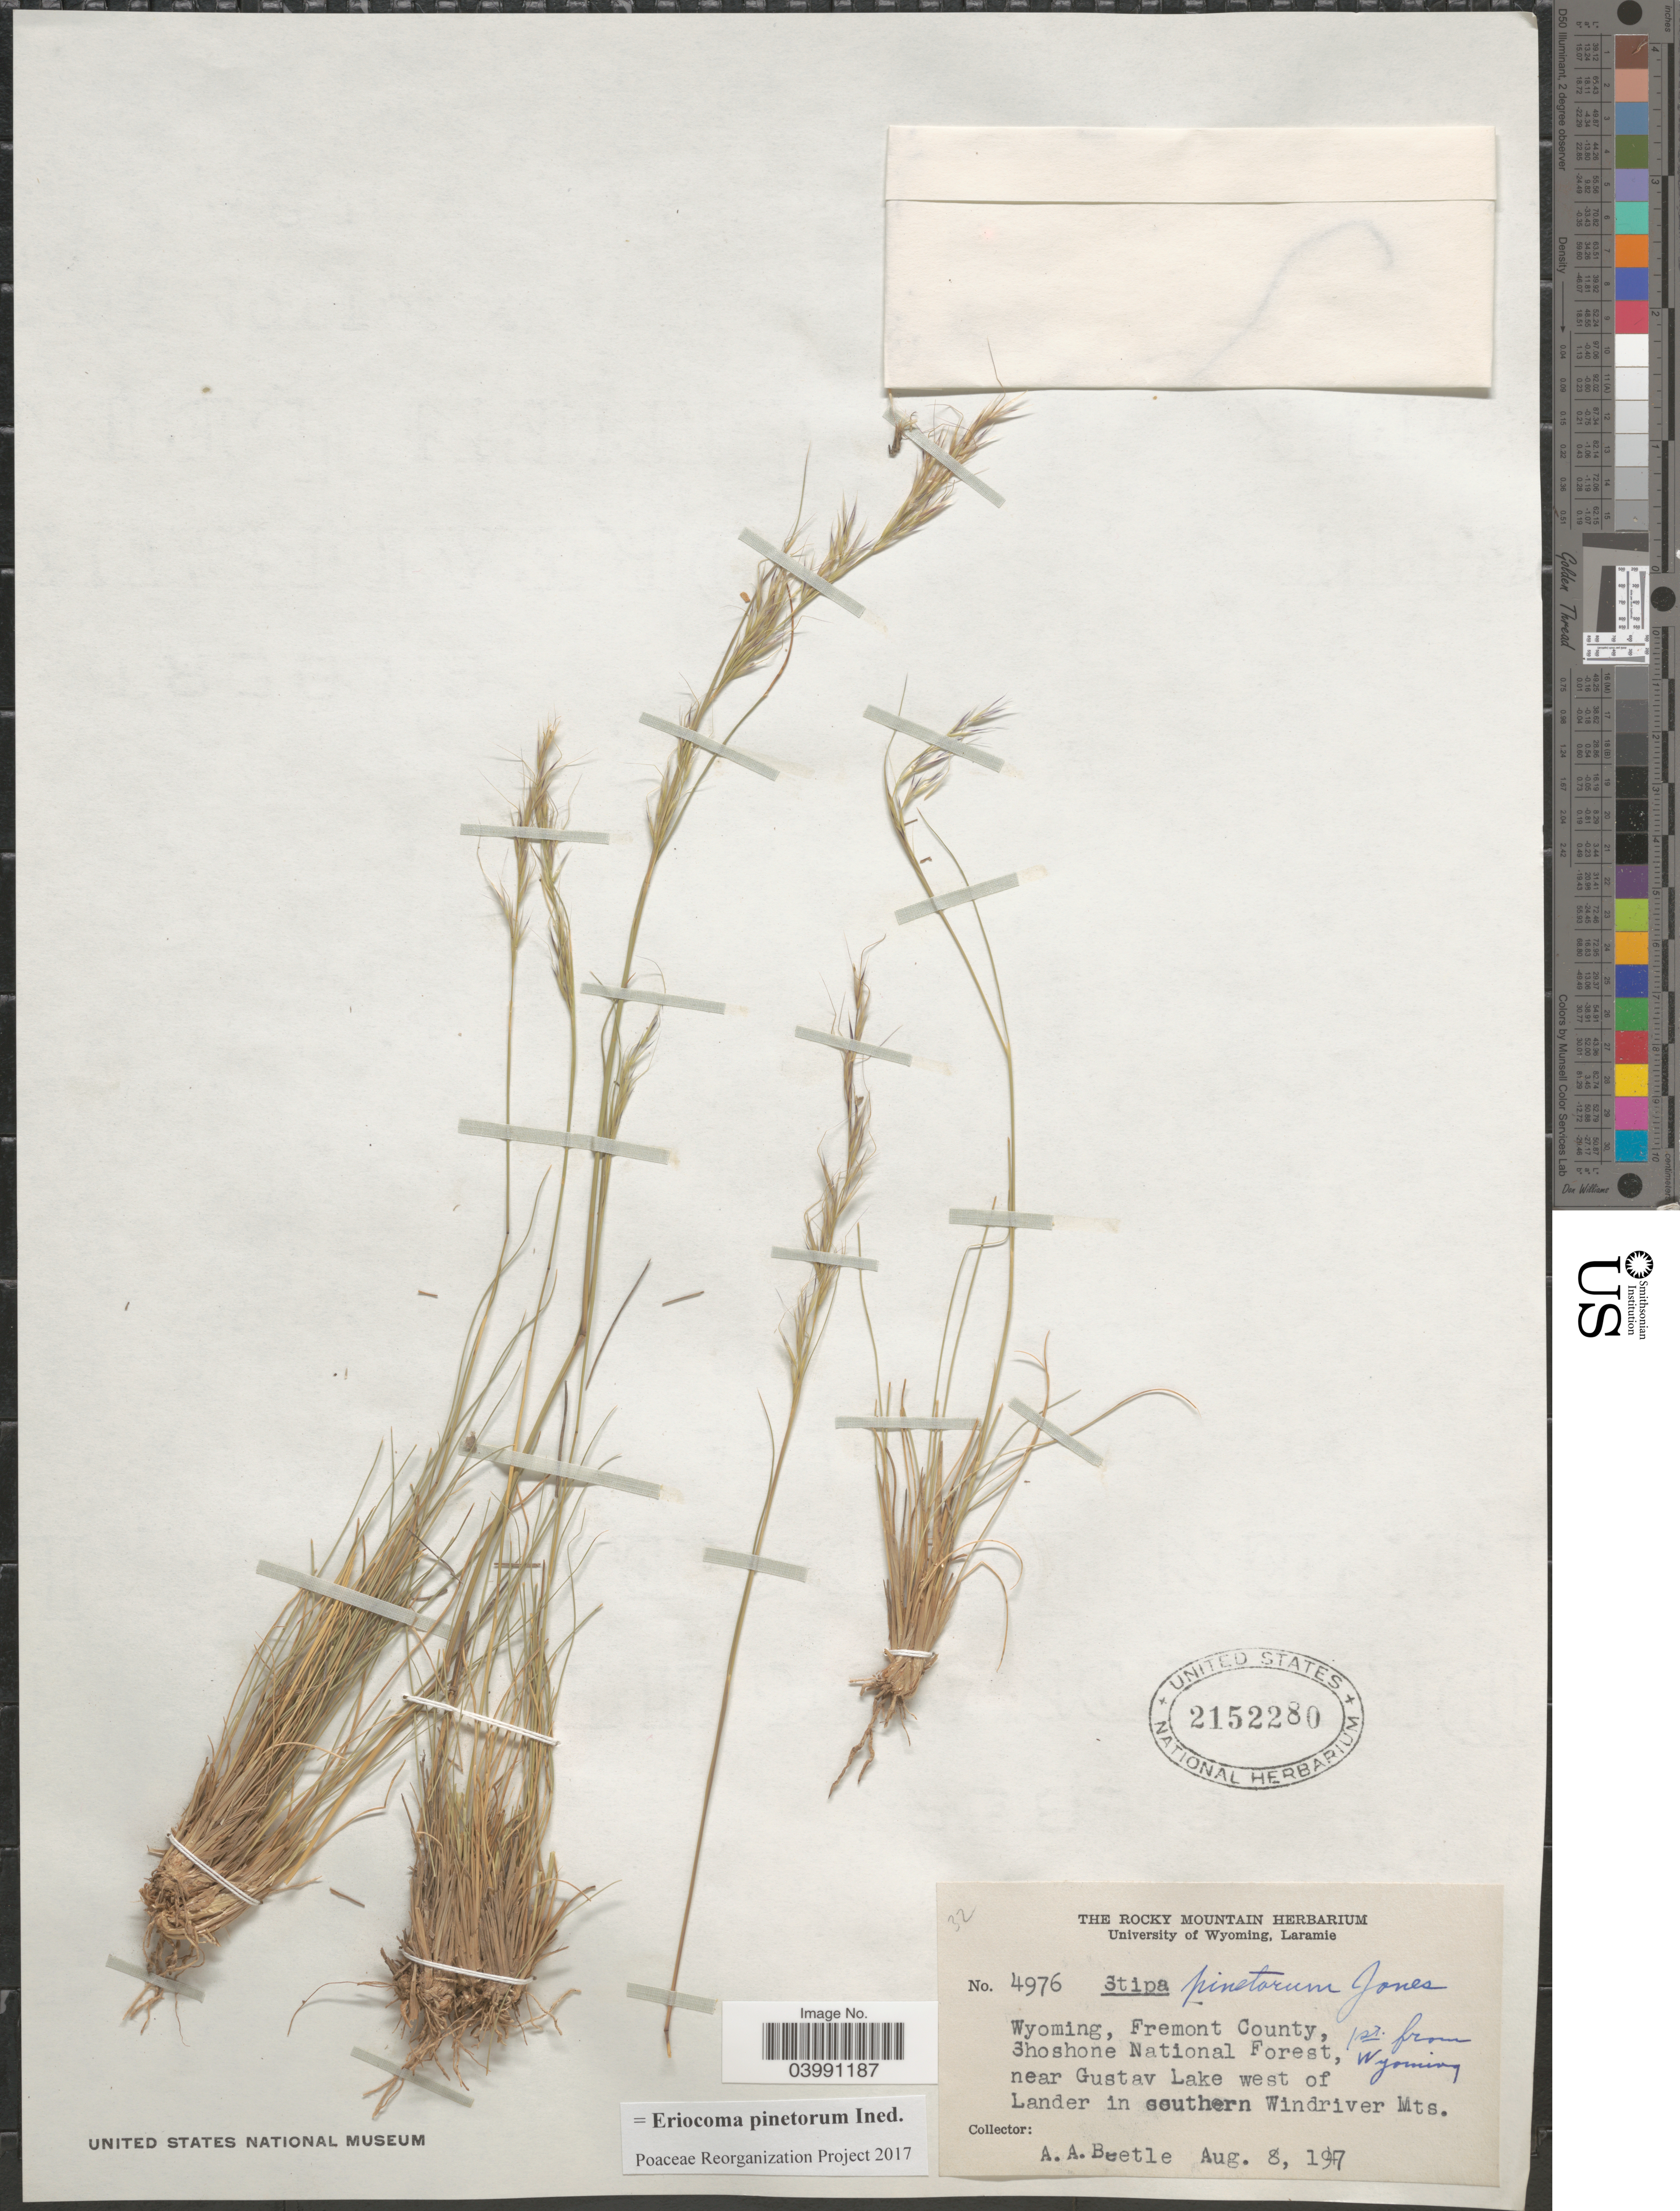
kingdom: Plantae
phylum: Tracheophyta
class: Liliopsida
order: Poales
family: Poaceae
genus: Eriocoma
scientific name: Eriocoma pinetorum ined.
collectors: A. A. Beetle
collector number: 4976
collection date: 1947-08-08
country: United States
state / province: Wyoming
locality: Fremont County, Shoshone National Forest, near Gustav Lake west of Lander in southern Windriver Mts.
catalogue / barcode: US 2152280